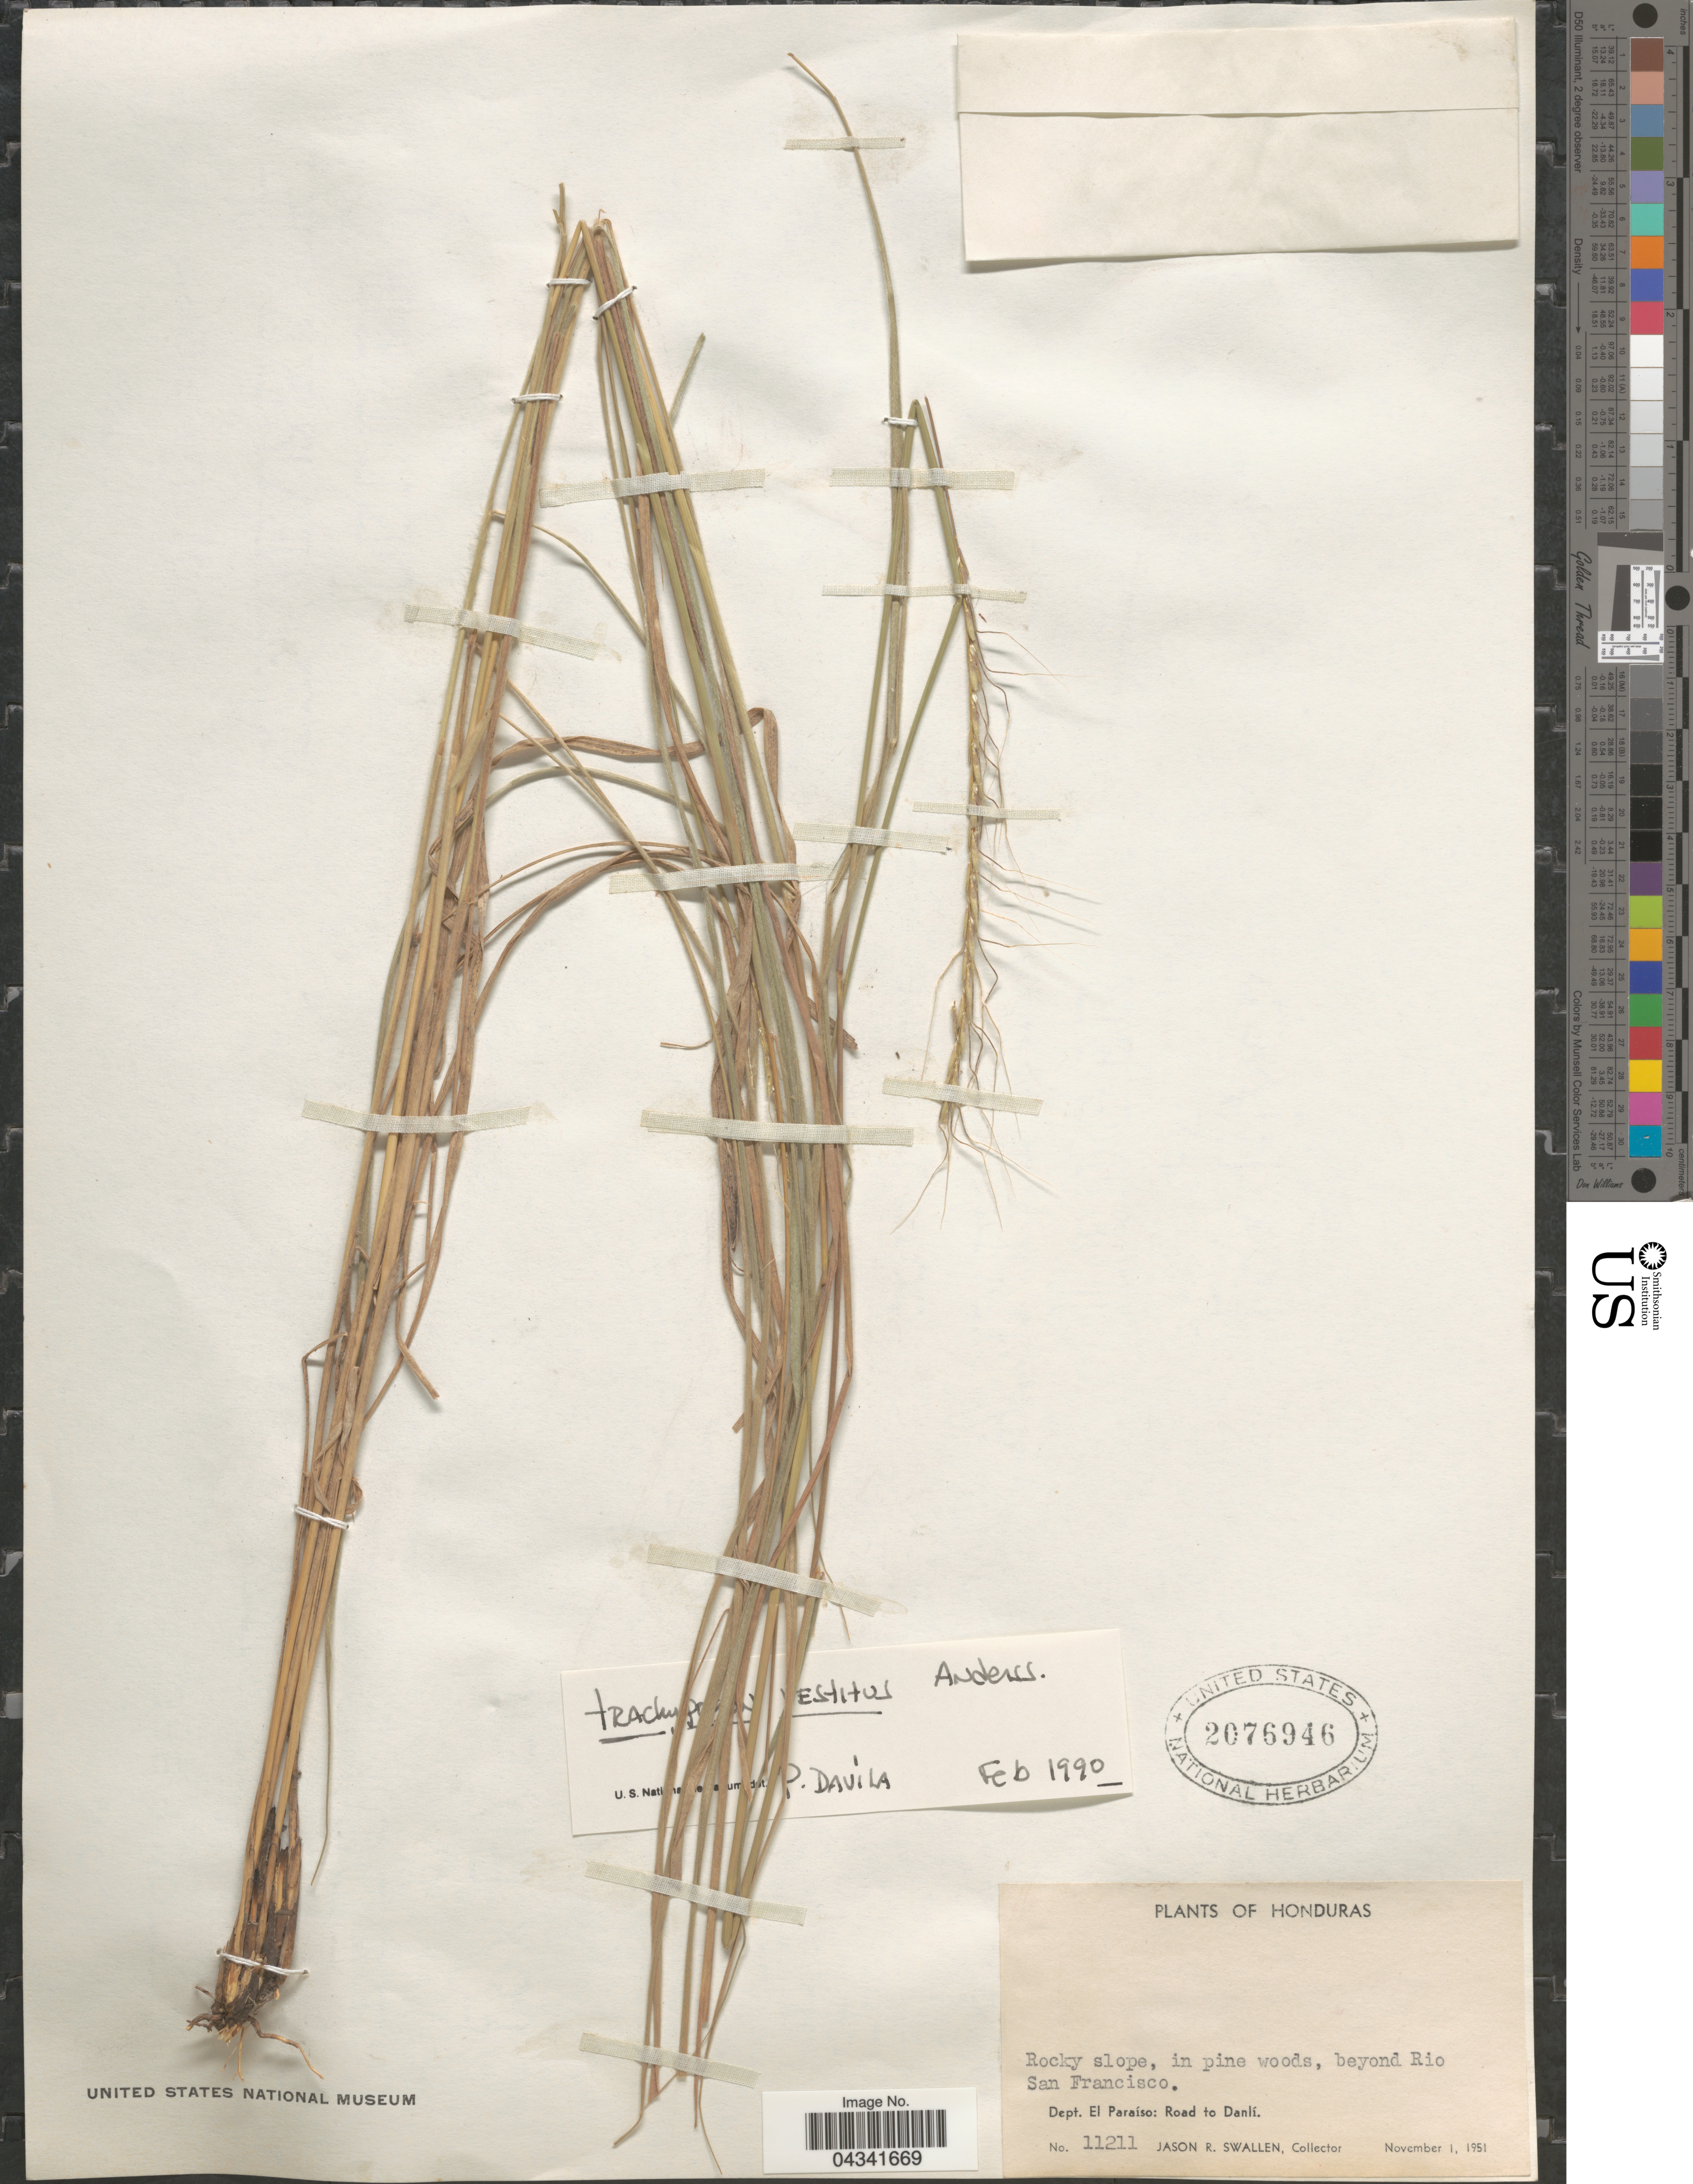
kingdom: Plantae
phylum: Tracheophyta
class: Liliopsida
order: Poales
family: Poaceae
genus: Trachypogon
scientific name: Trachypogon vestitus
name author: L. Andersson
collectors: J. R. Swallen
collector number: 11211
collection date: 1951-11-01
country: Honduras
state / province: El Paraiso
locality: Rocky slope, in pine woods, beyond Rio San Francisco. Dept. El Paraíso: Road to Danlí.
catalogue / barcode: US 2076946